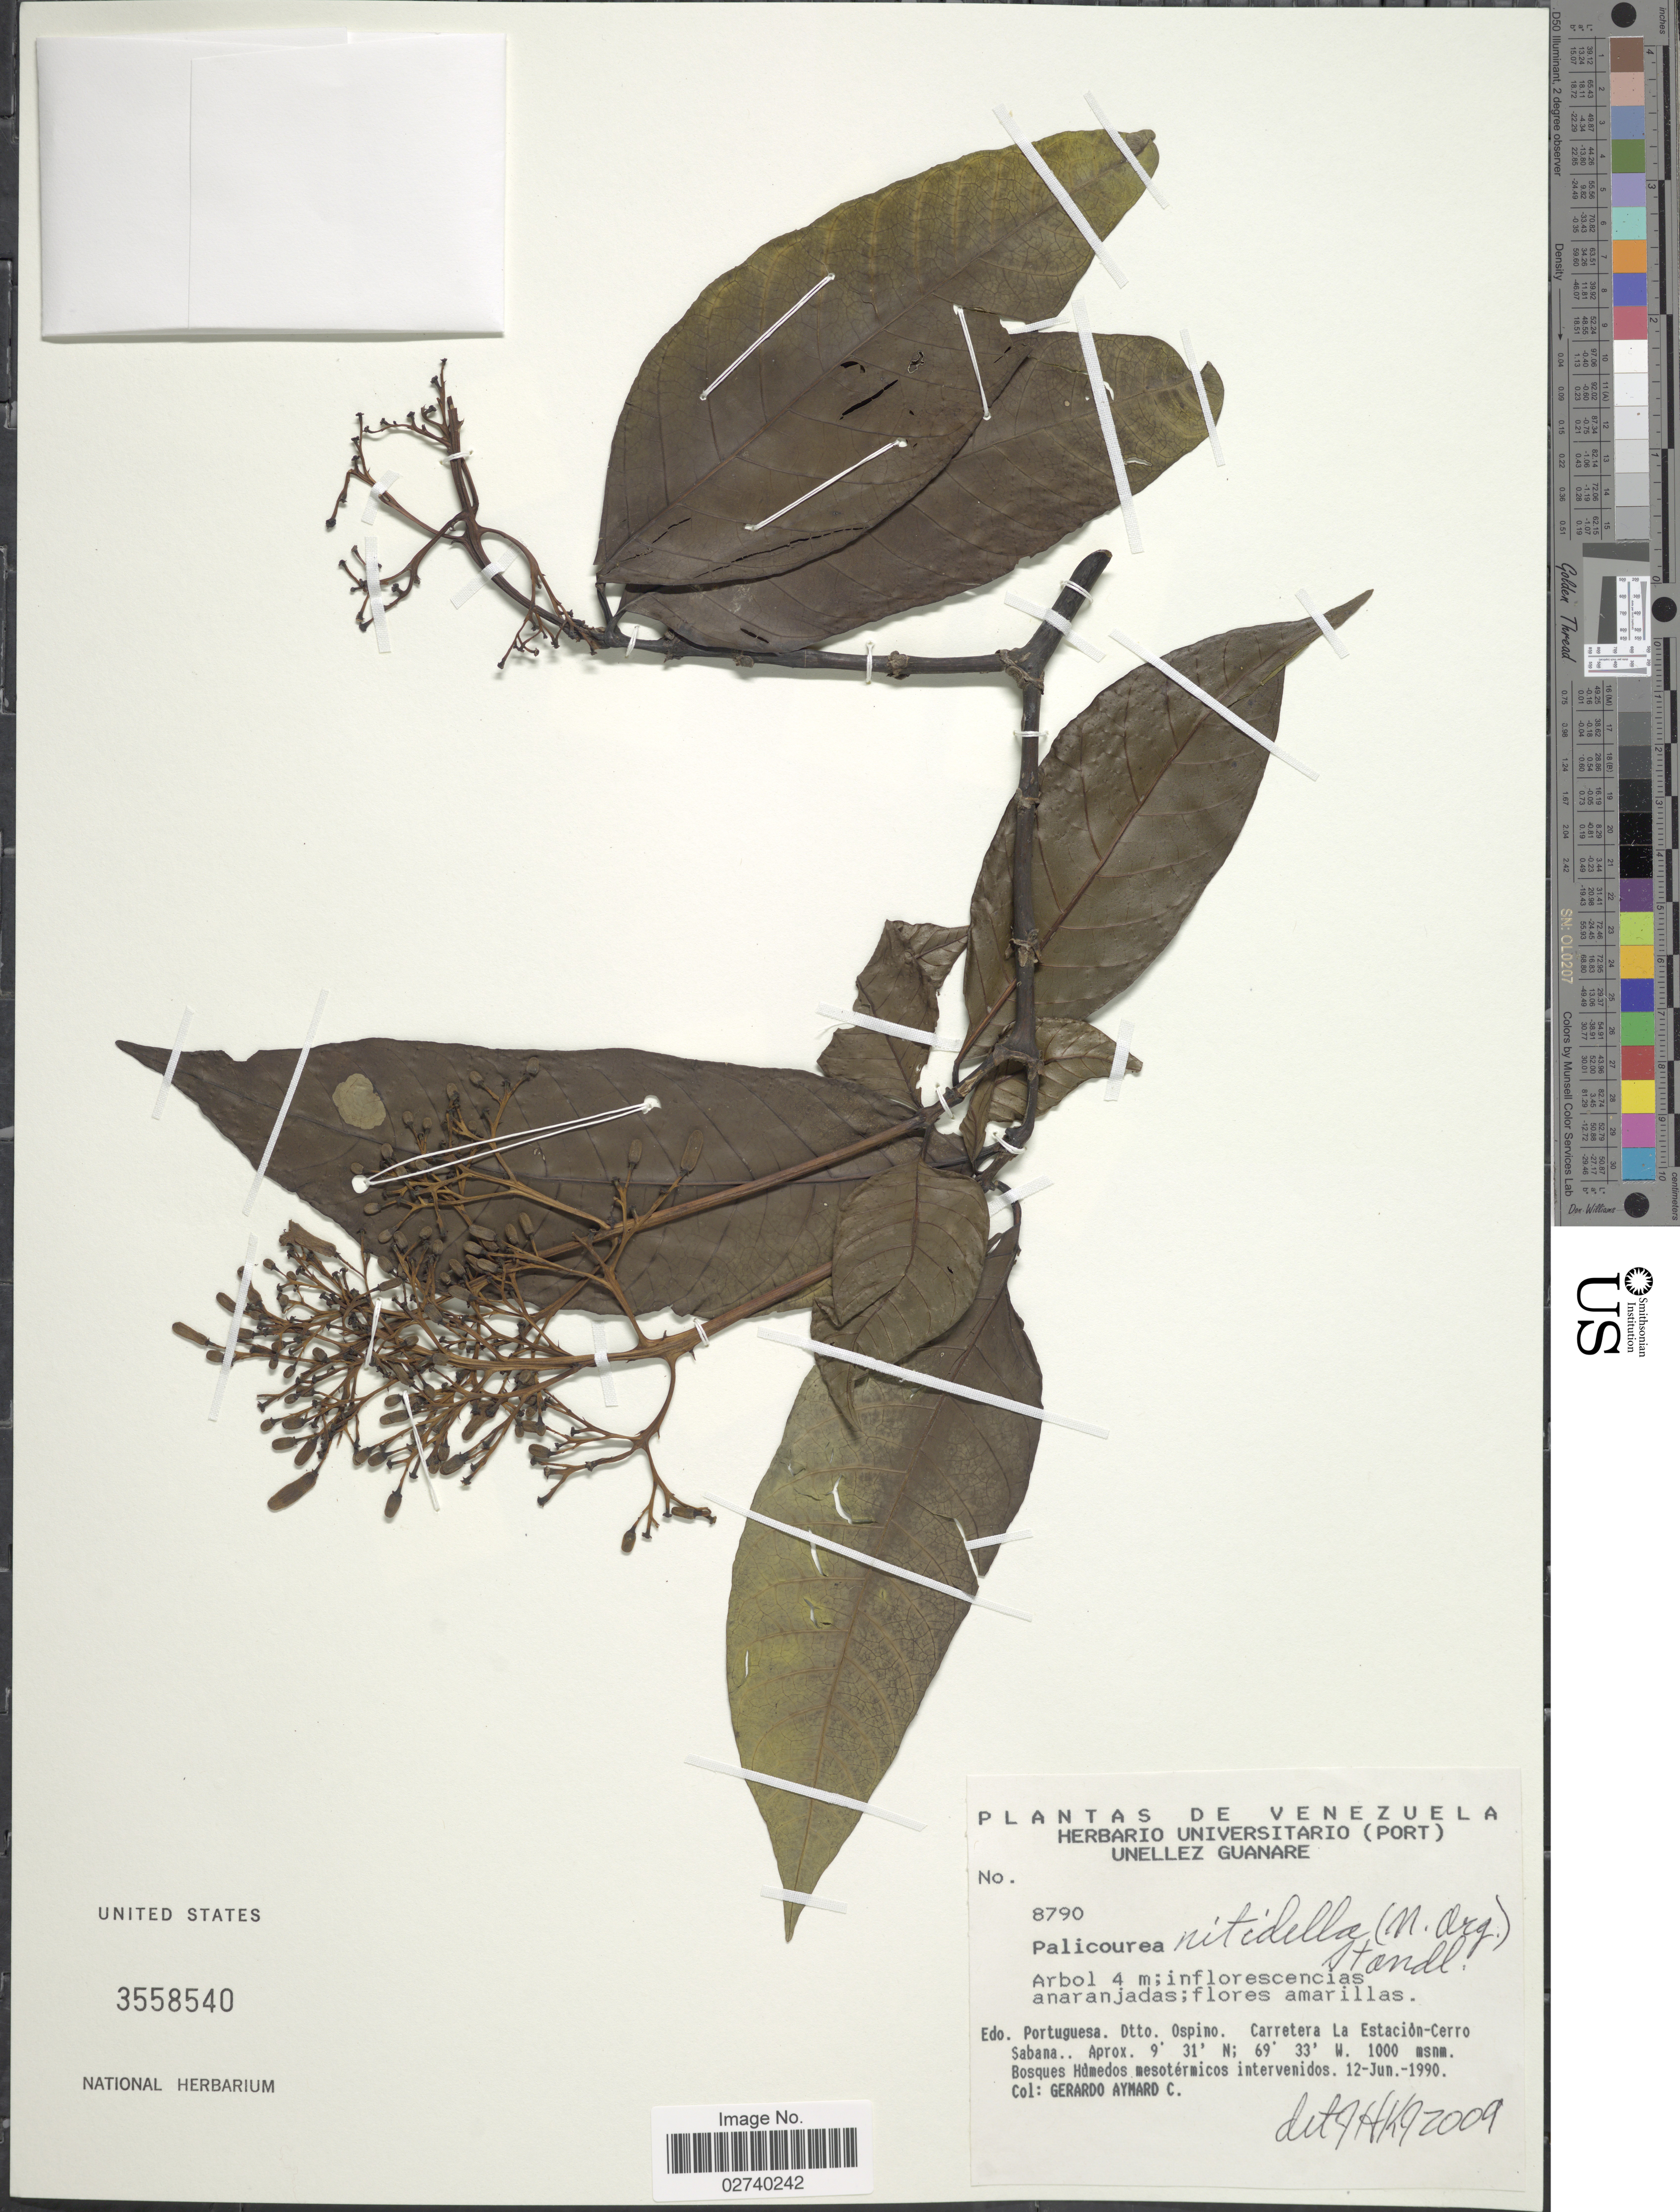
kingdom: Plantae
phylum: Tracheophyta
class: Magnoliopsida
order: Gentianales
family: Rubiaceae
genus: Palicourea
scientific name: Palicourea nitidella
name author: (Müll. Arg.) Standl.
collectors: G. A. Aymard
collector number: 8790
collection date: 1990-06-12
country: Venezuela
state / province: Portuguesa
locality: Dtto. Ospino, Carretera La Estacion-Cerro Sabana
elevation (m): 1000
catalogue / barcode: US 3558540